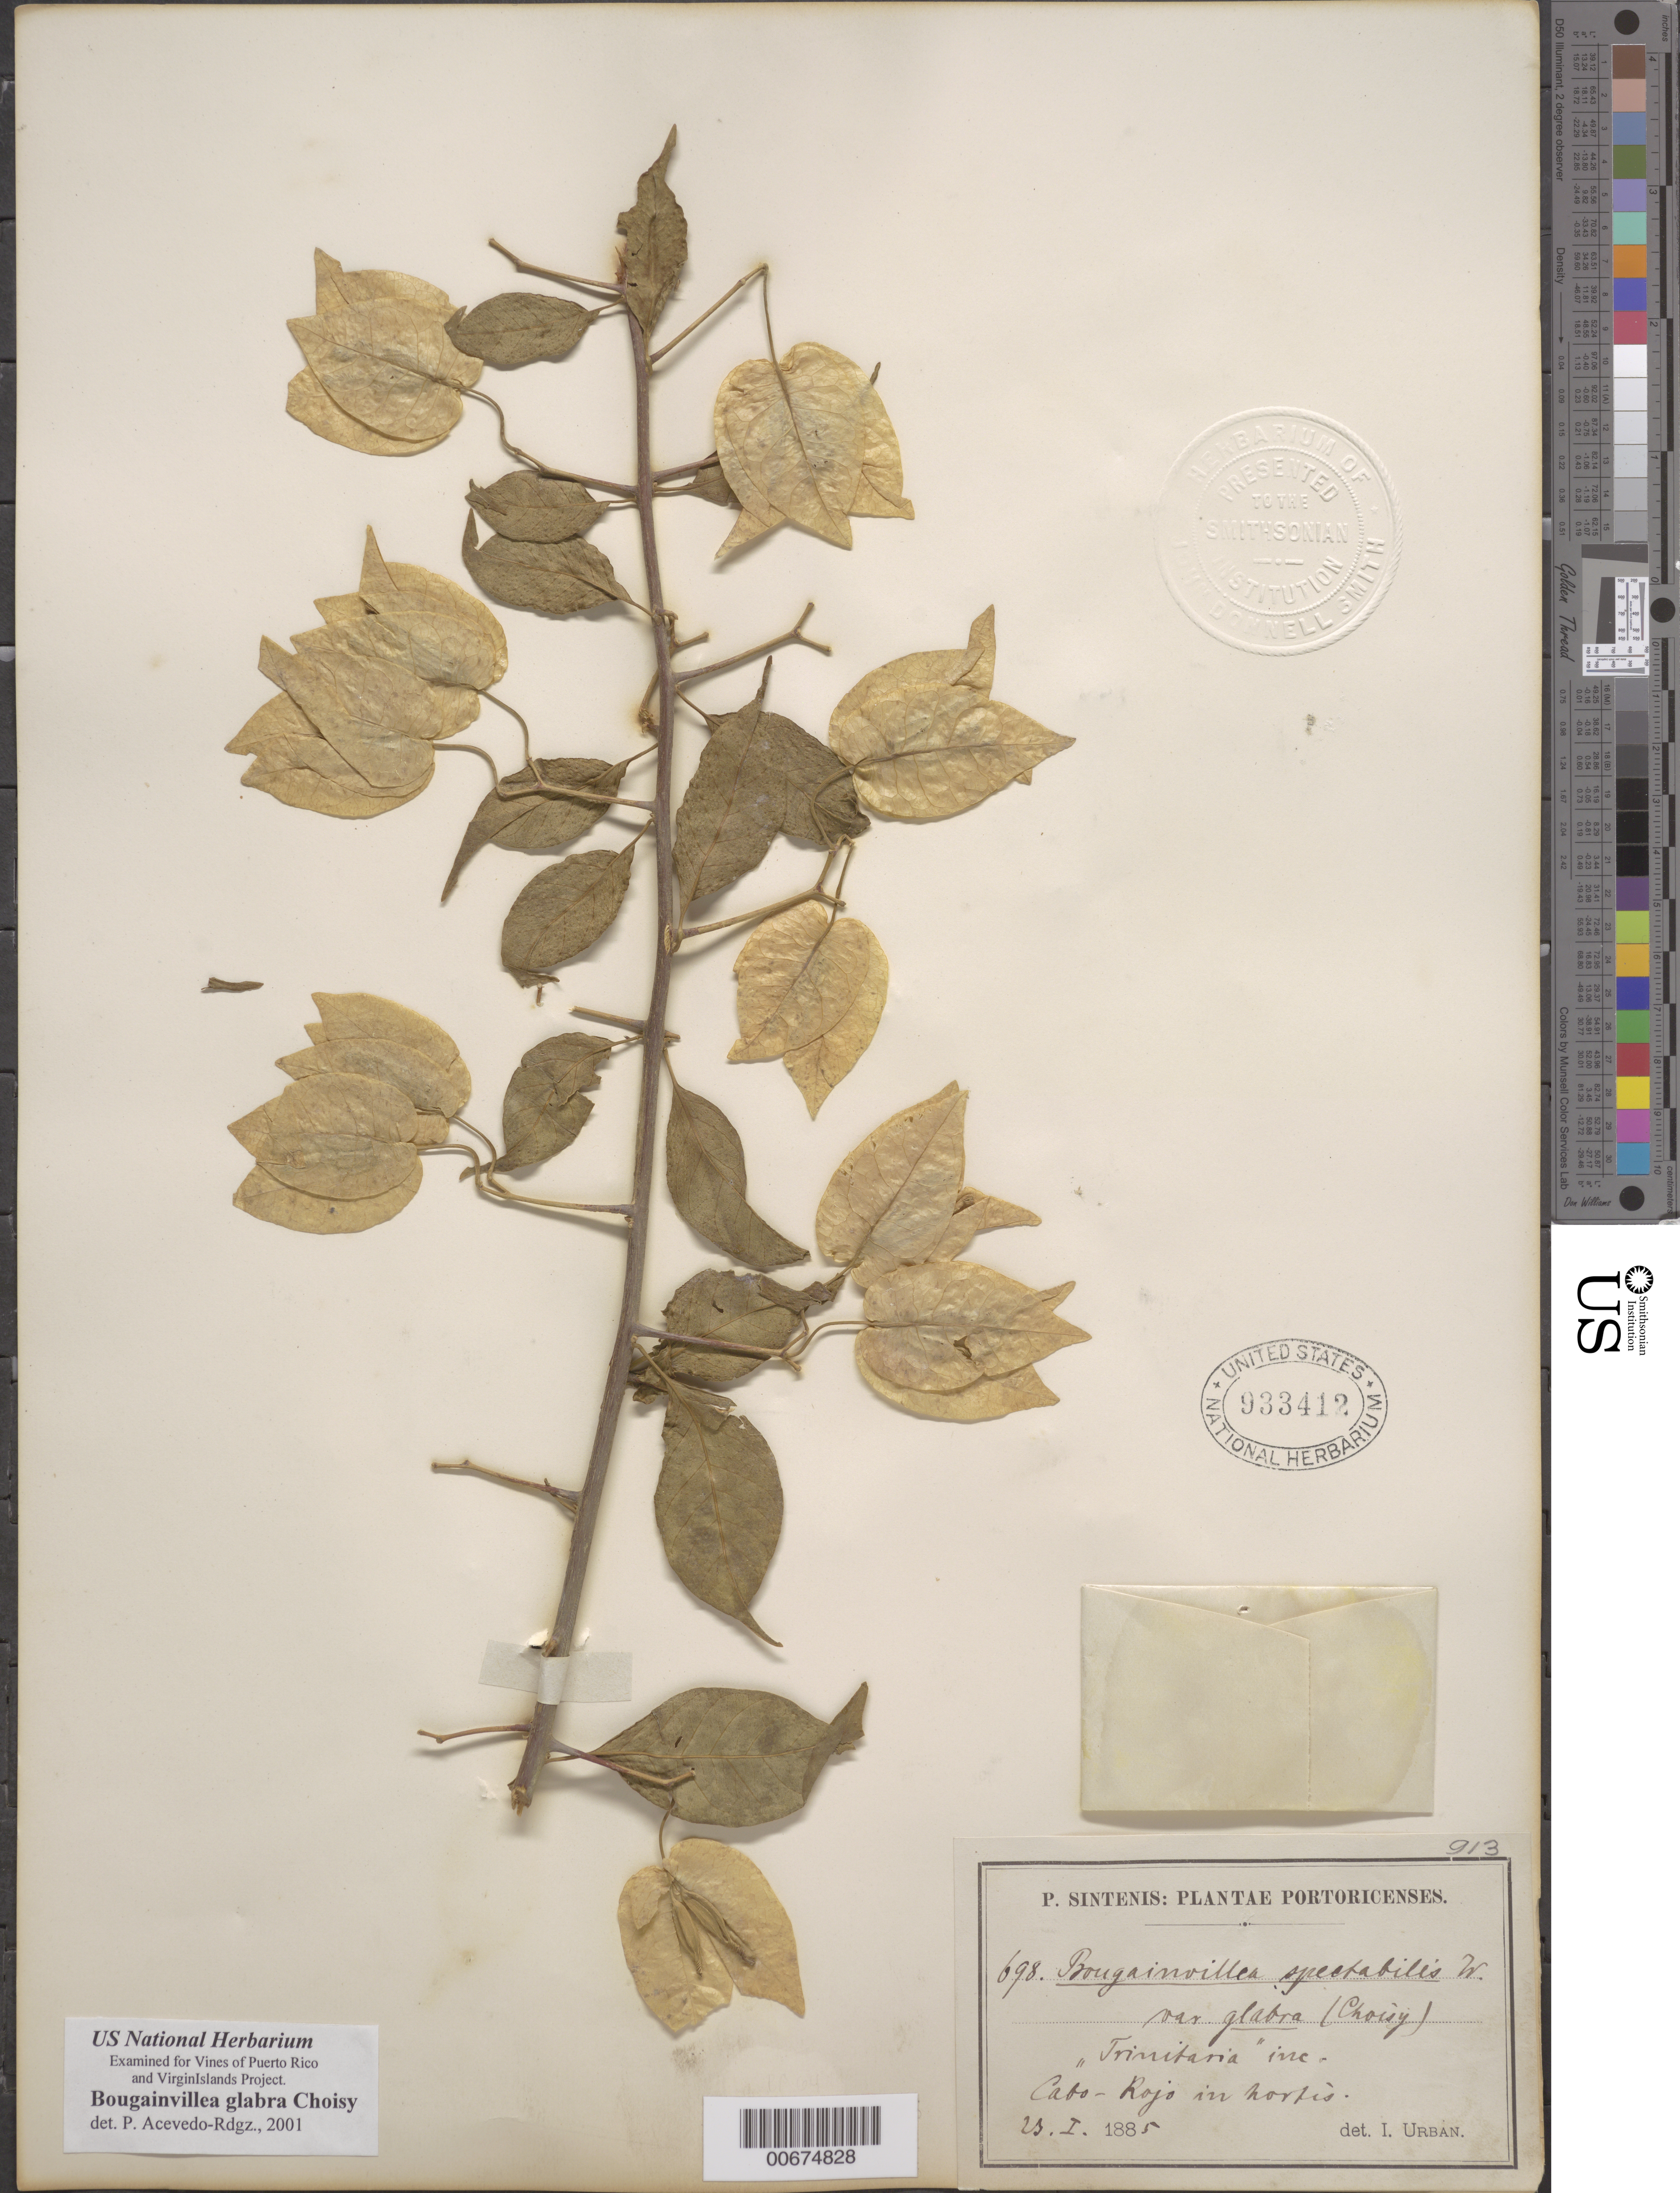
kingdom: Plantae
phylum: Tracheophyta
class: Magnoliopsida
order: Caryophyllales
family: Nyctaginaceae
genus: Bougainvillea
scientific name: Bougainvillea glabra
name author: Choisy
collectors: P. Sintenis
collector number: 698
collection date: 1885-01-23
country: Puerto Rico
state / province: Çabo Rojo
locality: Cabo-Rojo in hortis.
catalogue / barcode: US 933412